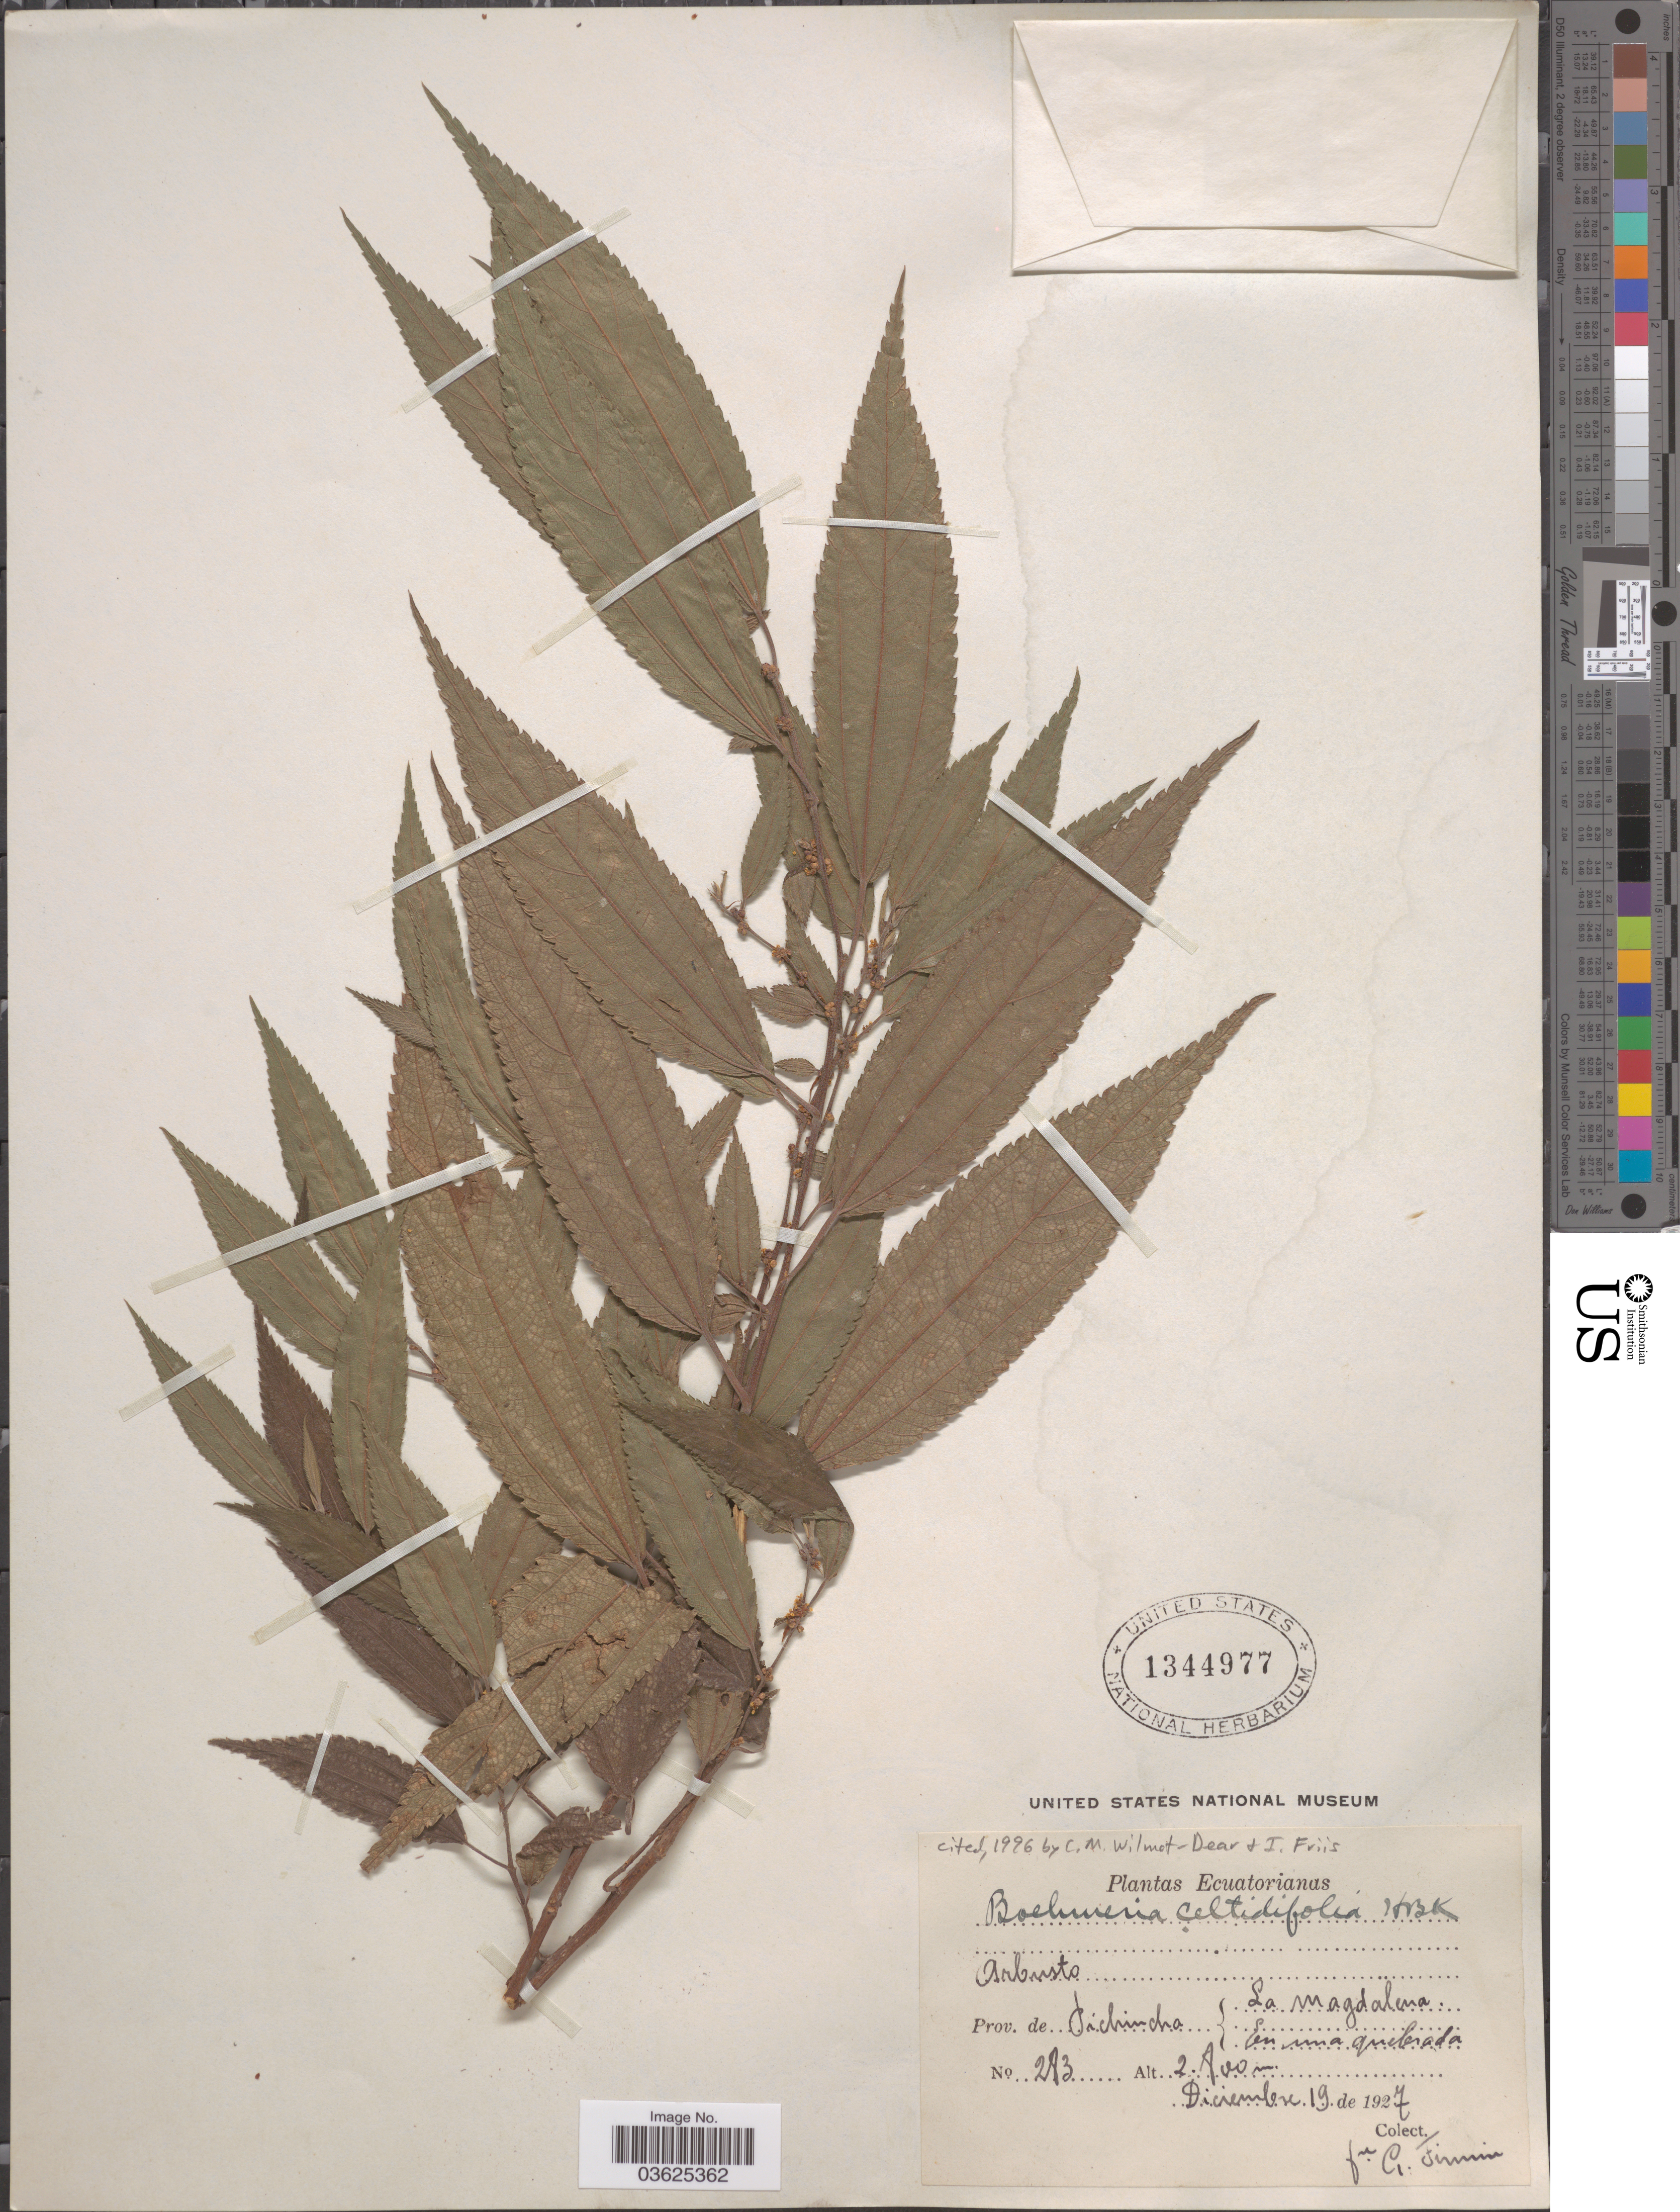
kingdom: Plantae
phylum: Tracheophyta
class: Magnoliopsida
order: Rosales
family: Urticaceae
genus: Boehmeria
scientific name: Boehmeria celtidifolia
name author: Kunth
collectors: F. Firmin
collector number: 283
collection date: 1927-12-19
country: Ecuador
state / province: Pichincha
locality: La Magdalena. En una quebrada.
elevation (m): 2800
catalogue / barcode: US 1344977